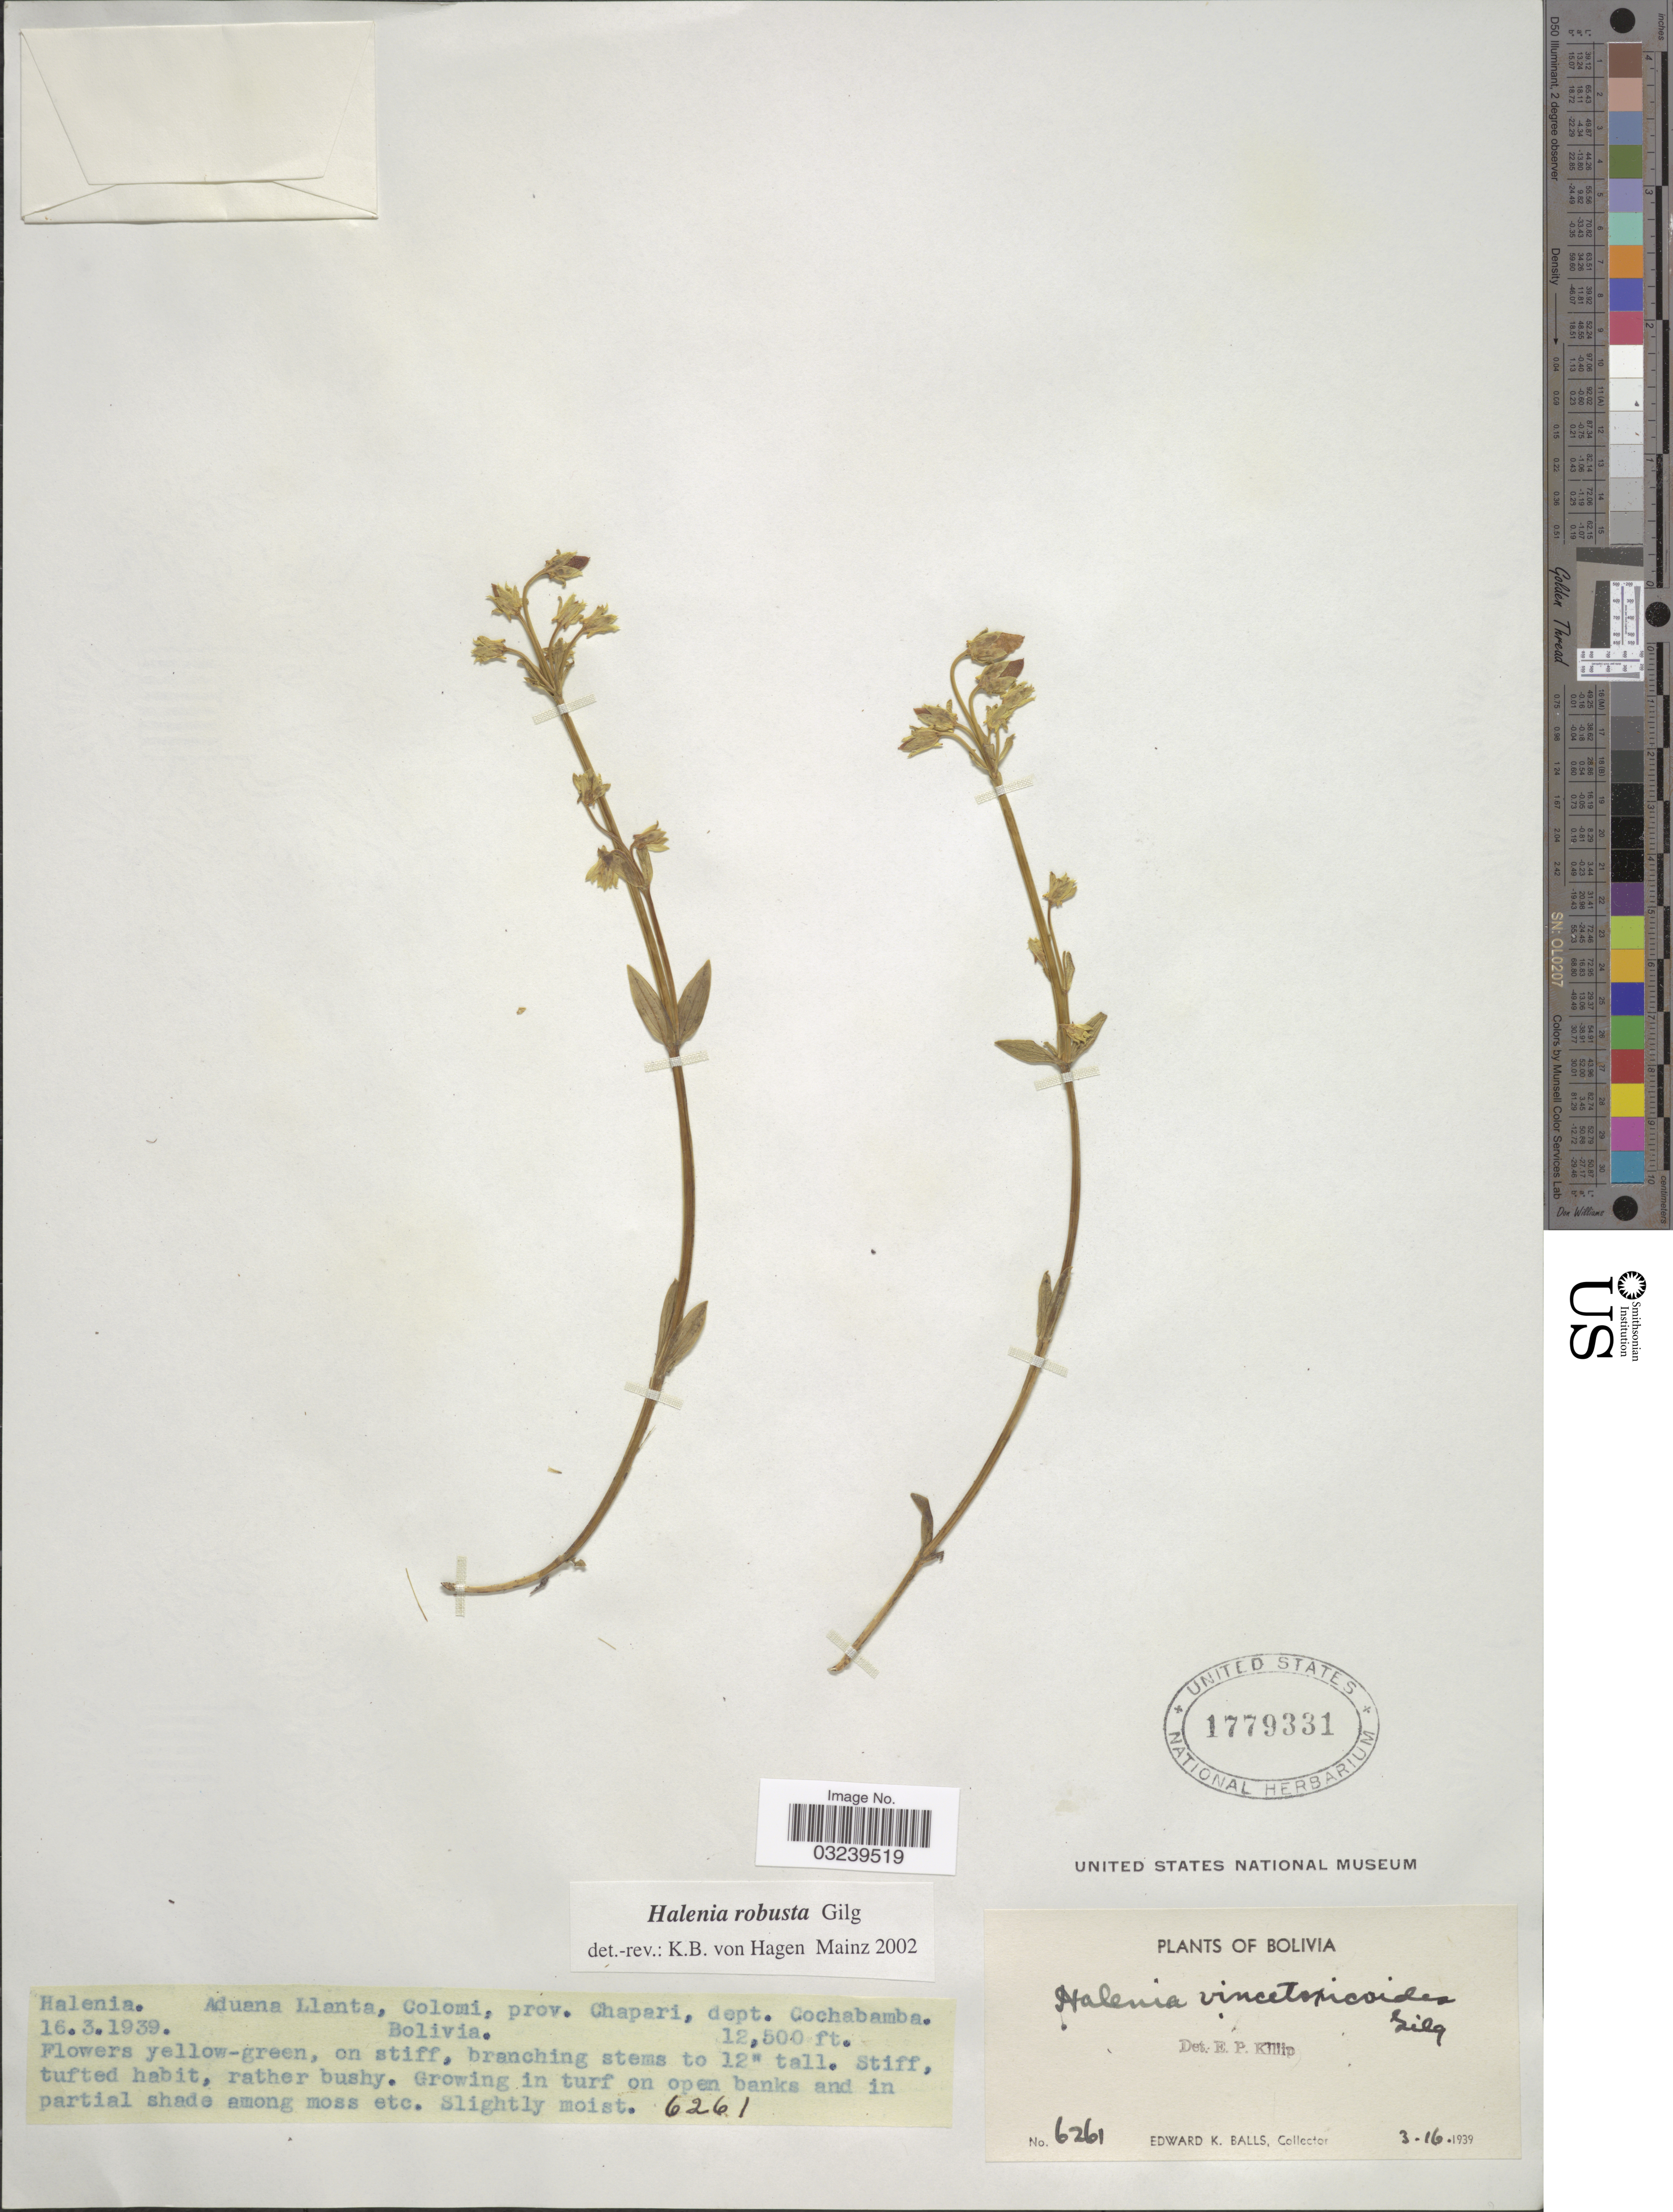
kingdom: Plantae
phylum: Tracheophyta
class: Magnoliopsida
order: Gentianales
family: Gentianaceae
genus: Halenia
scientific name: Halenia robusta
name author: Gilg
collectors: E. K. Balls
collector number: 6261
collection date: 1939-03-16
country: Bolivia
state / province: Cochabamba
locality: Aduana Llanta, Colomi, prov. Chapari, dept. Cochabamba.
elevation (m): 3810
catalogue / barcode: US 1779331